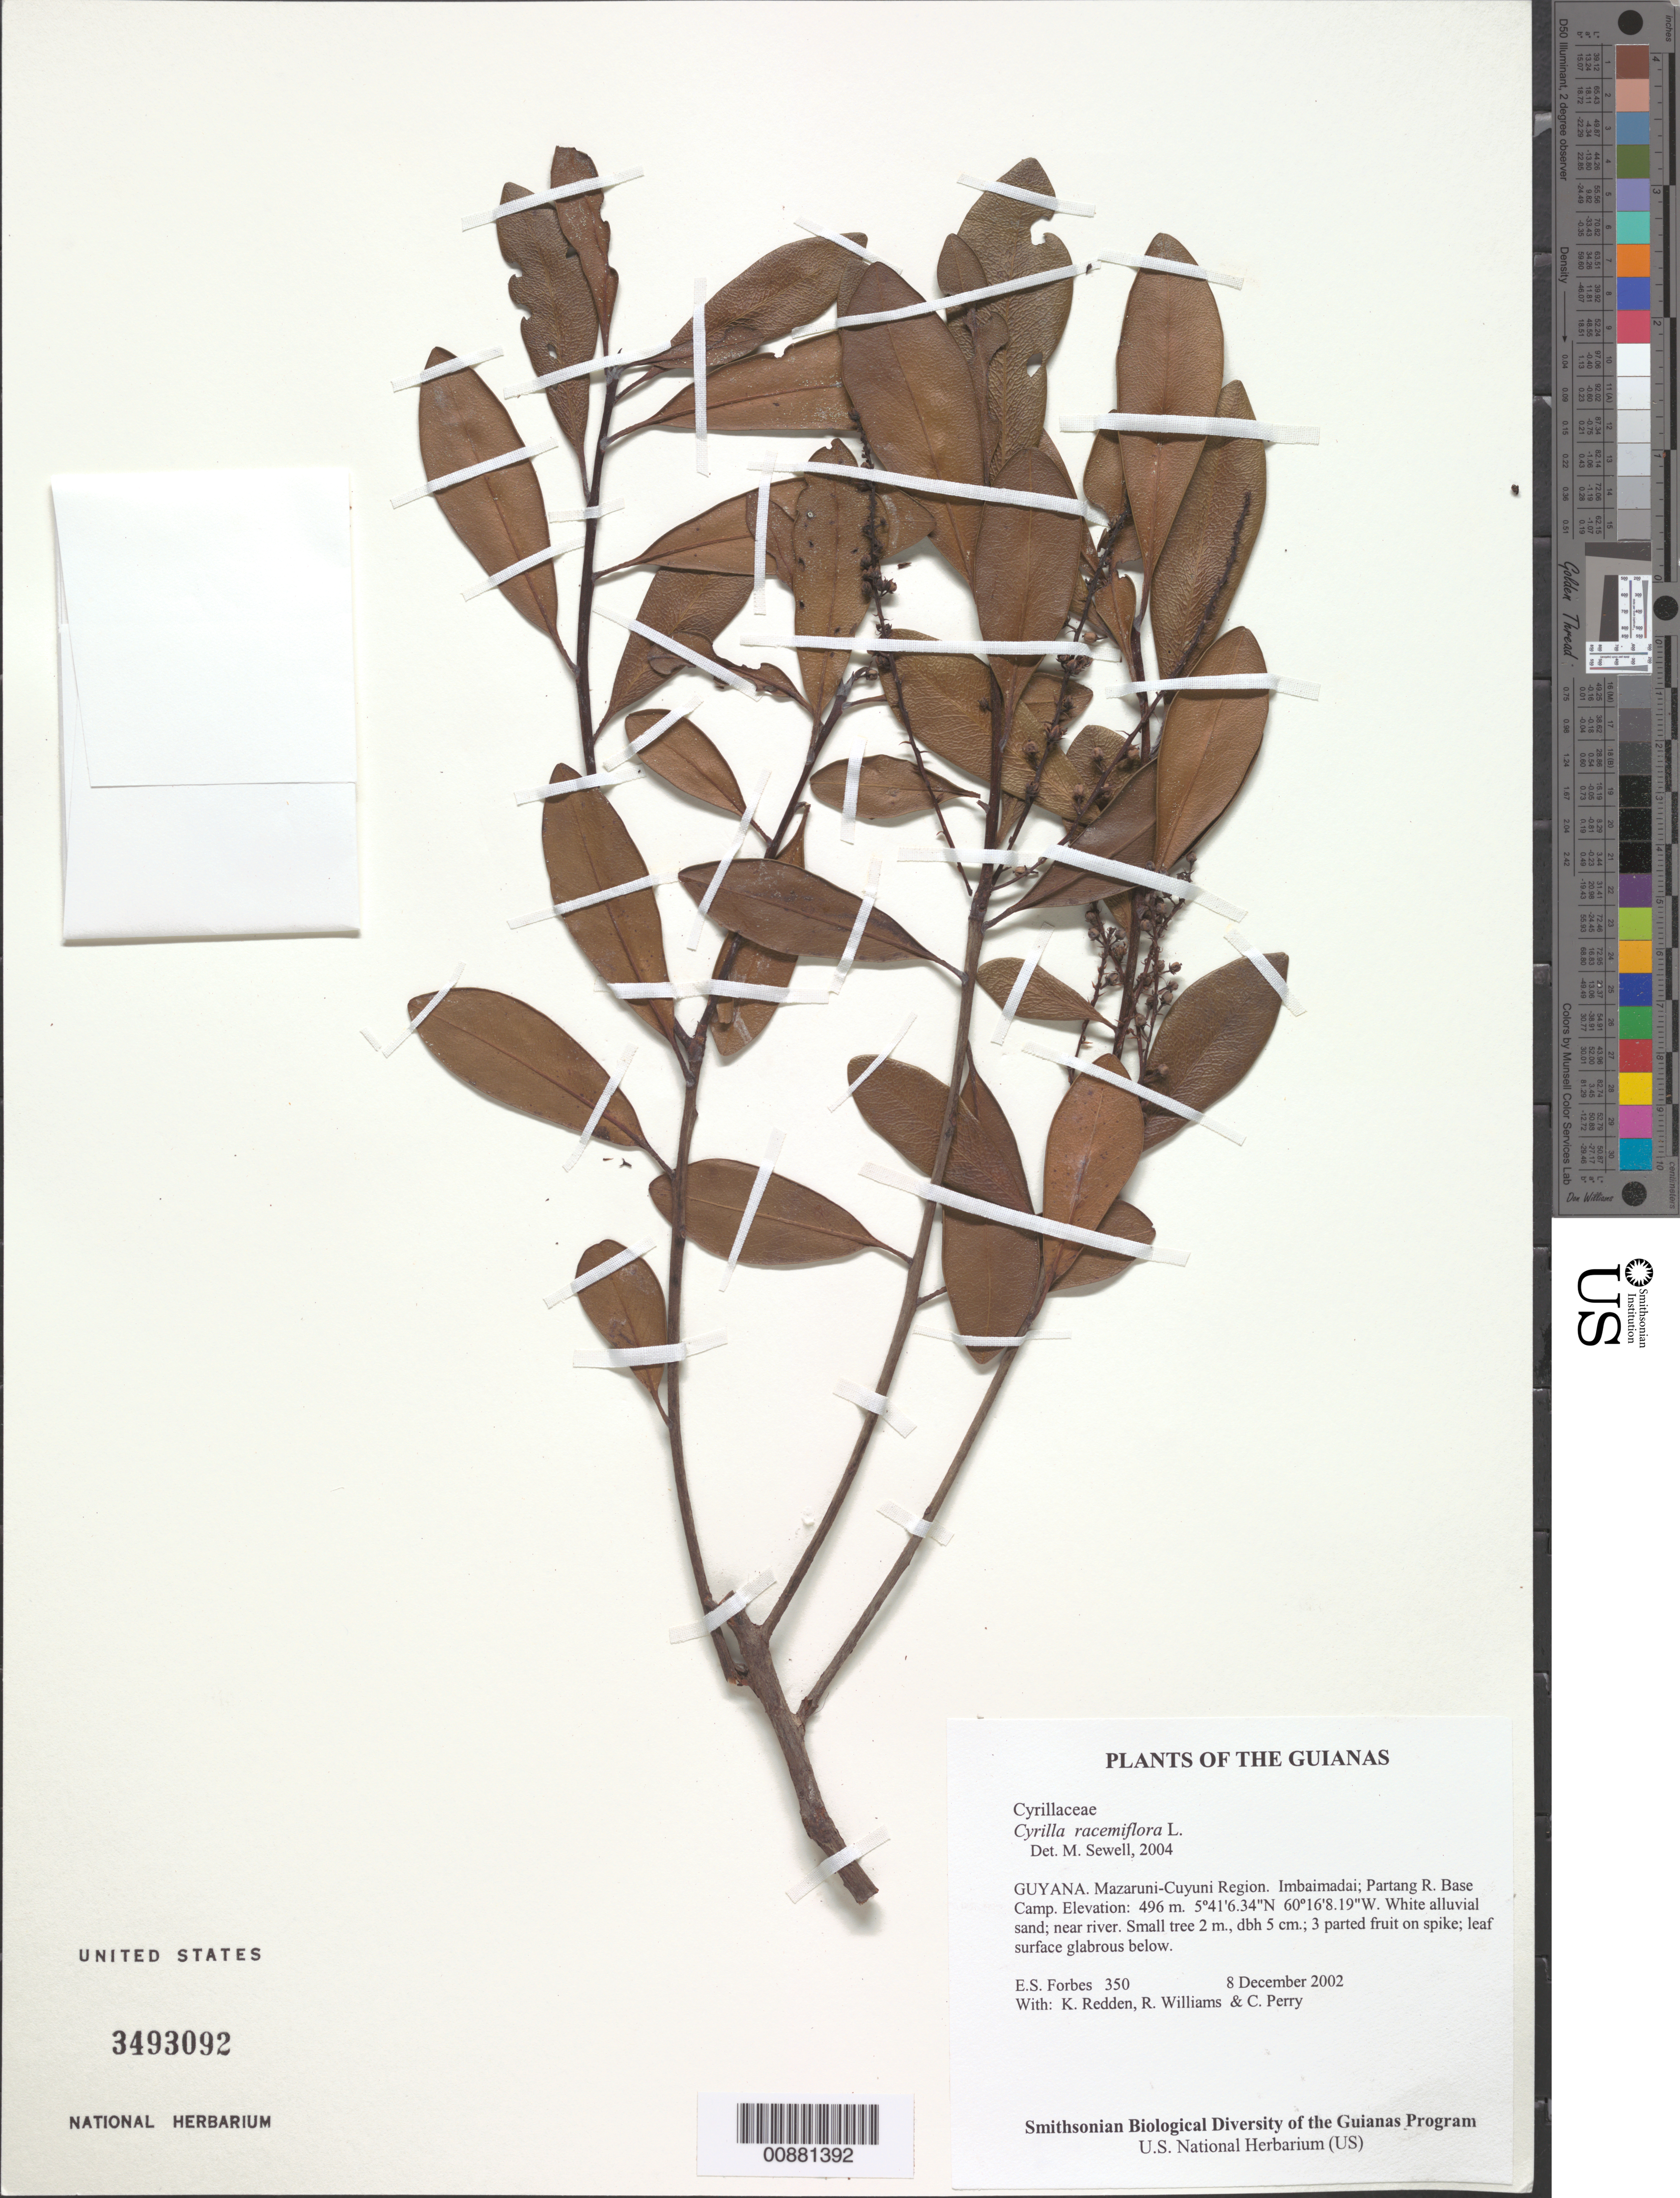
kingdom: Plantae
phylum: Tracheophyta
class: Magnoliopsida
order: Ericales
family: Cyrillaceae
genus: Cyrilla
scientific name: Cyrilla racemiflora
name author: L.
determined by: Sewell, M.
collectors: E. Forbes, K. M. Redden, R. Williams & C. Perry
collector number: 350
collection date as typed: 8 December 2002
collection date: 2002-12-08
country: Guyana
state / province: Cuyuni-Mazaruni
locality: Imbaimadai; Partang R. Base Camp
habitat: White alluvial sand; near river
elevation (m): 496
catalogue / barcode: US 3493092